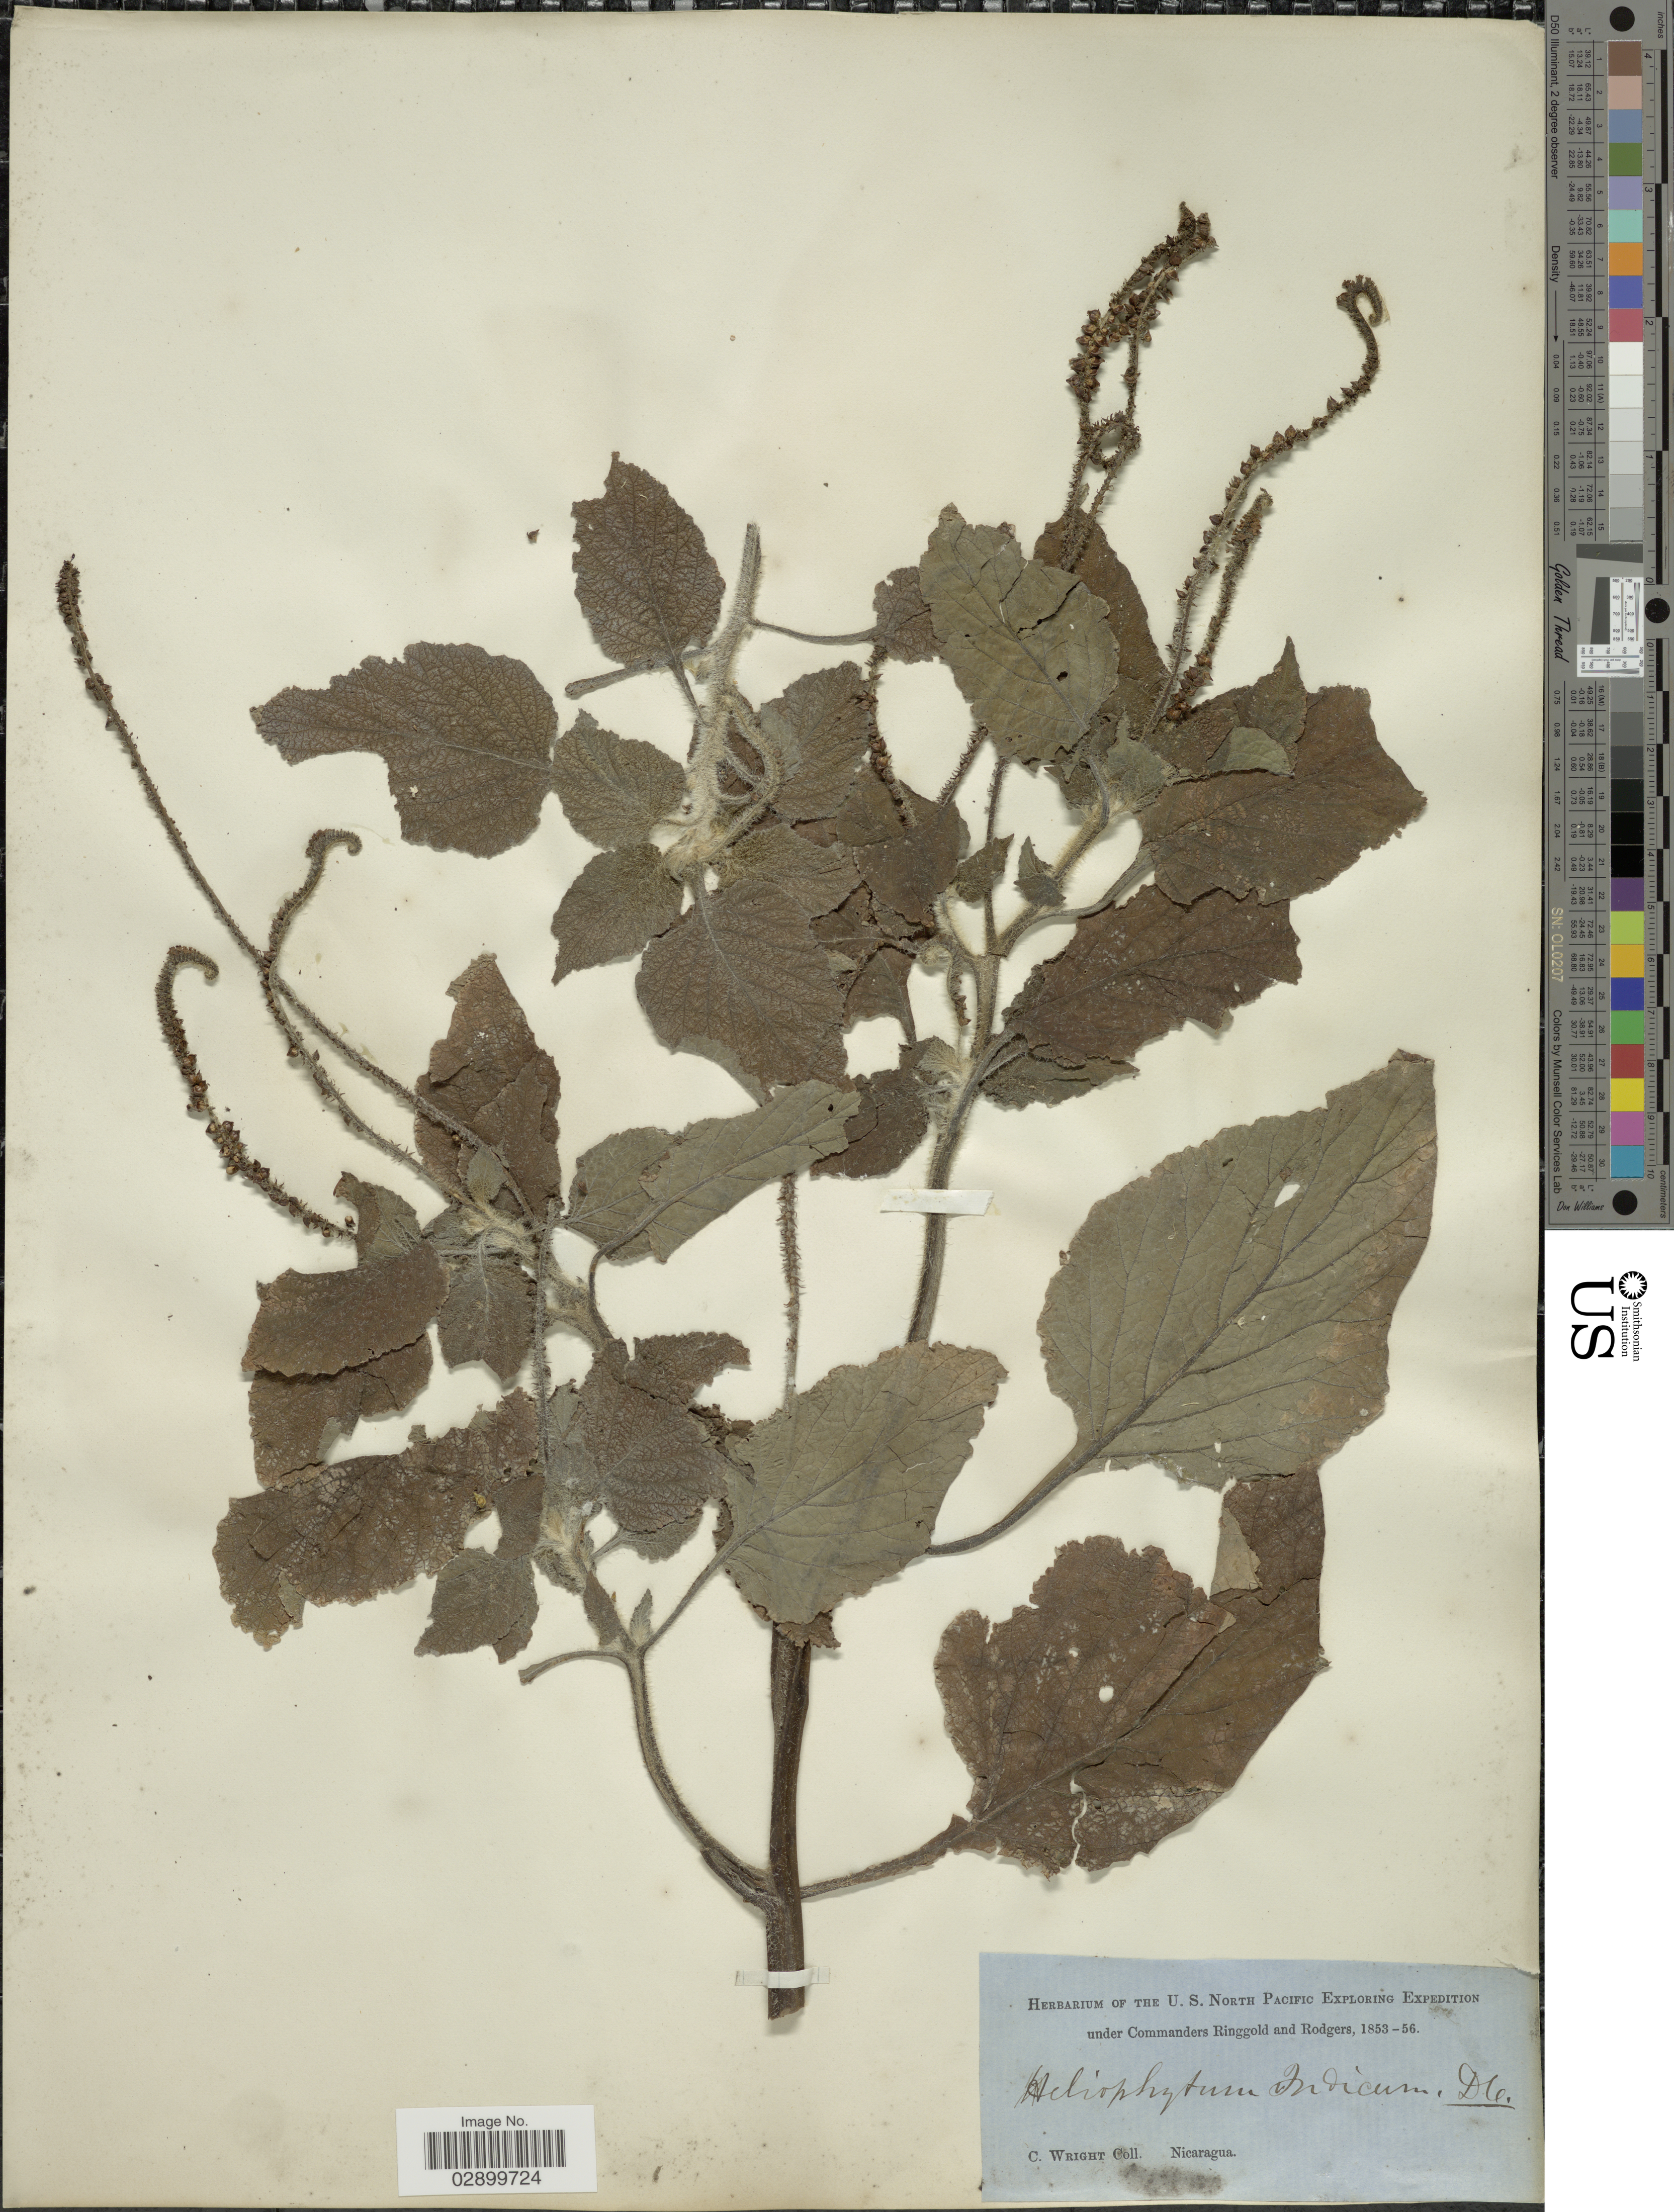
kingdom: Plantae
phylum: Tracheophyta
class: Magnoliopsida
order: Boraginales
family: Heliotropiaceae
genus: Heliotropium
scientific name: Heliotropium indicum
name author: L.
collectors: C. Wright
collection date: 1853/1856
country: Nicaragua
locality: North Pacific.